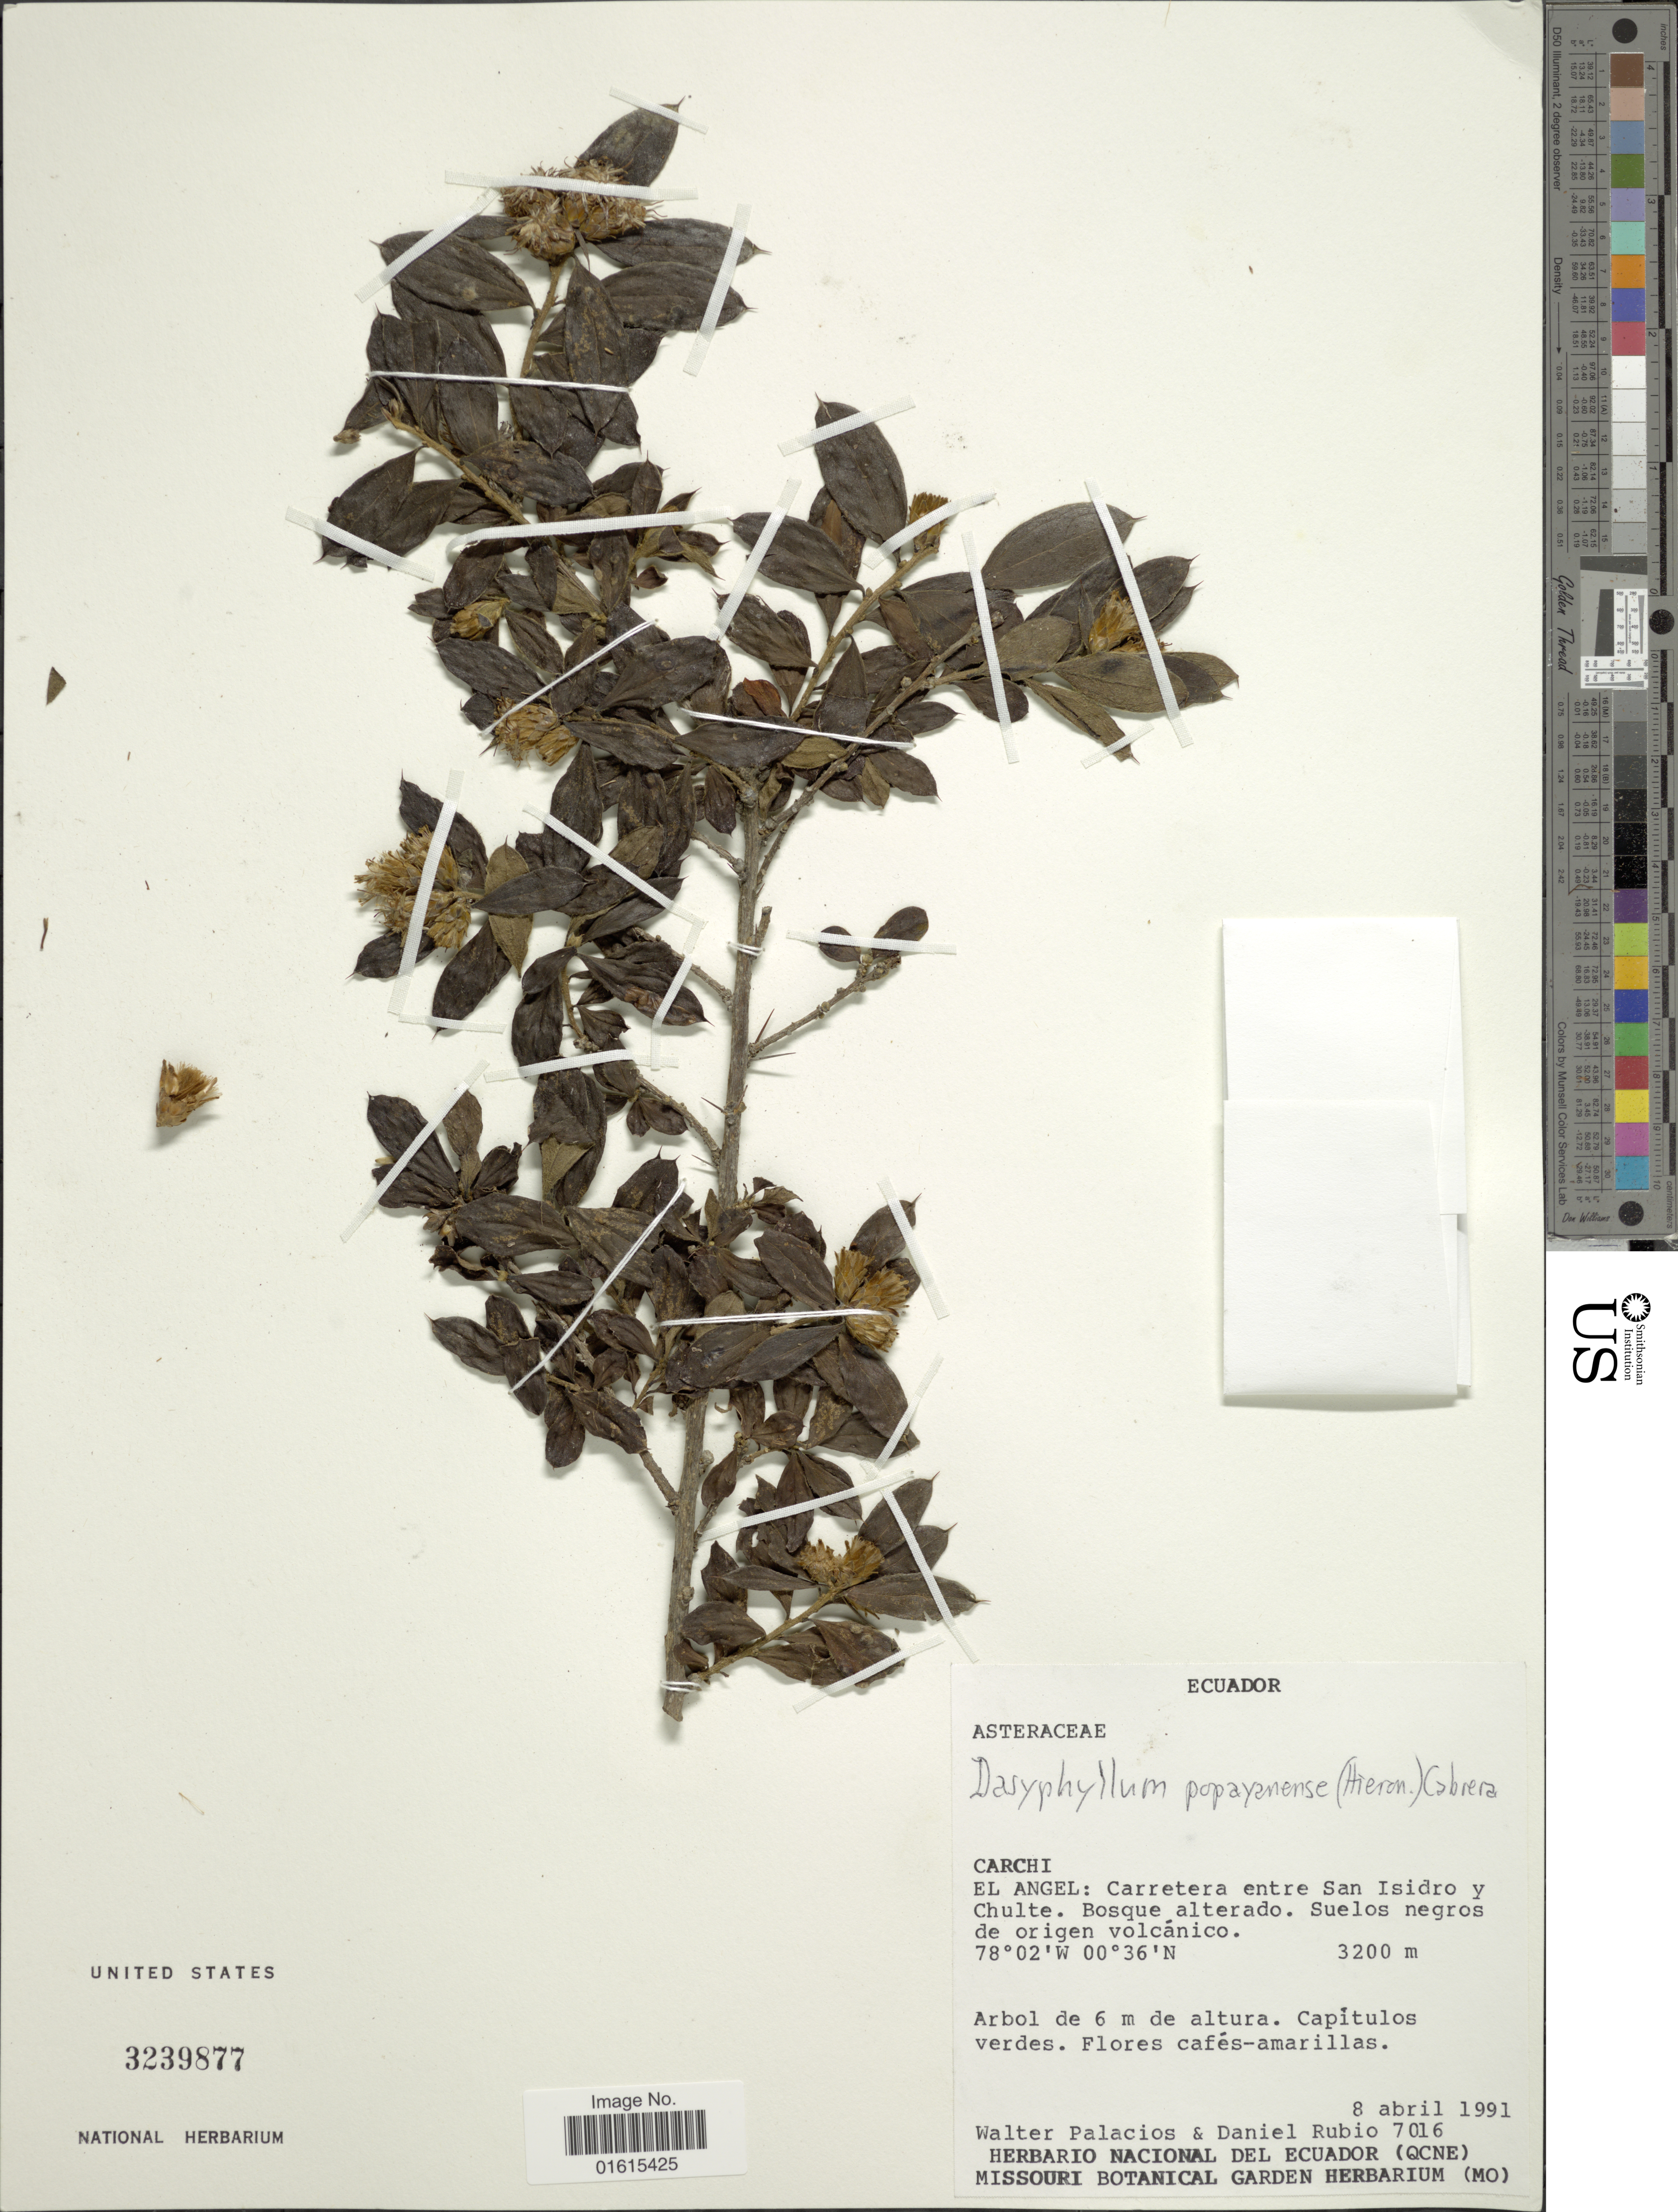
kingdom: Plantae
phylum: Tracheophyta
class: Magnoliopsida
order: Asterales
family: Asteraceae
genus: Dasyphyllum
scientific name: Dasyphyllum popayanense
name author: (Hieron.) Cabrera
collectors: W. Palacios & D. Rubio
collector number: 7016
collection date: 1991-04-08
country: Ecuador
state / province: Carchi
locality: Carchi, El angel, Carretera entre San Isidro y Chulte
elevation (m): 3200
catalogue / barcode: US 3239877